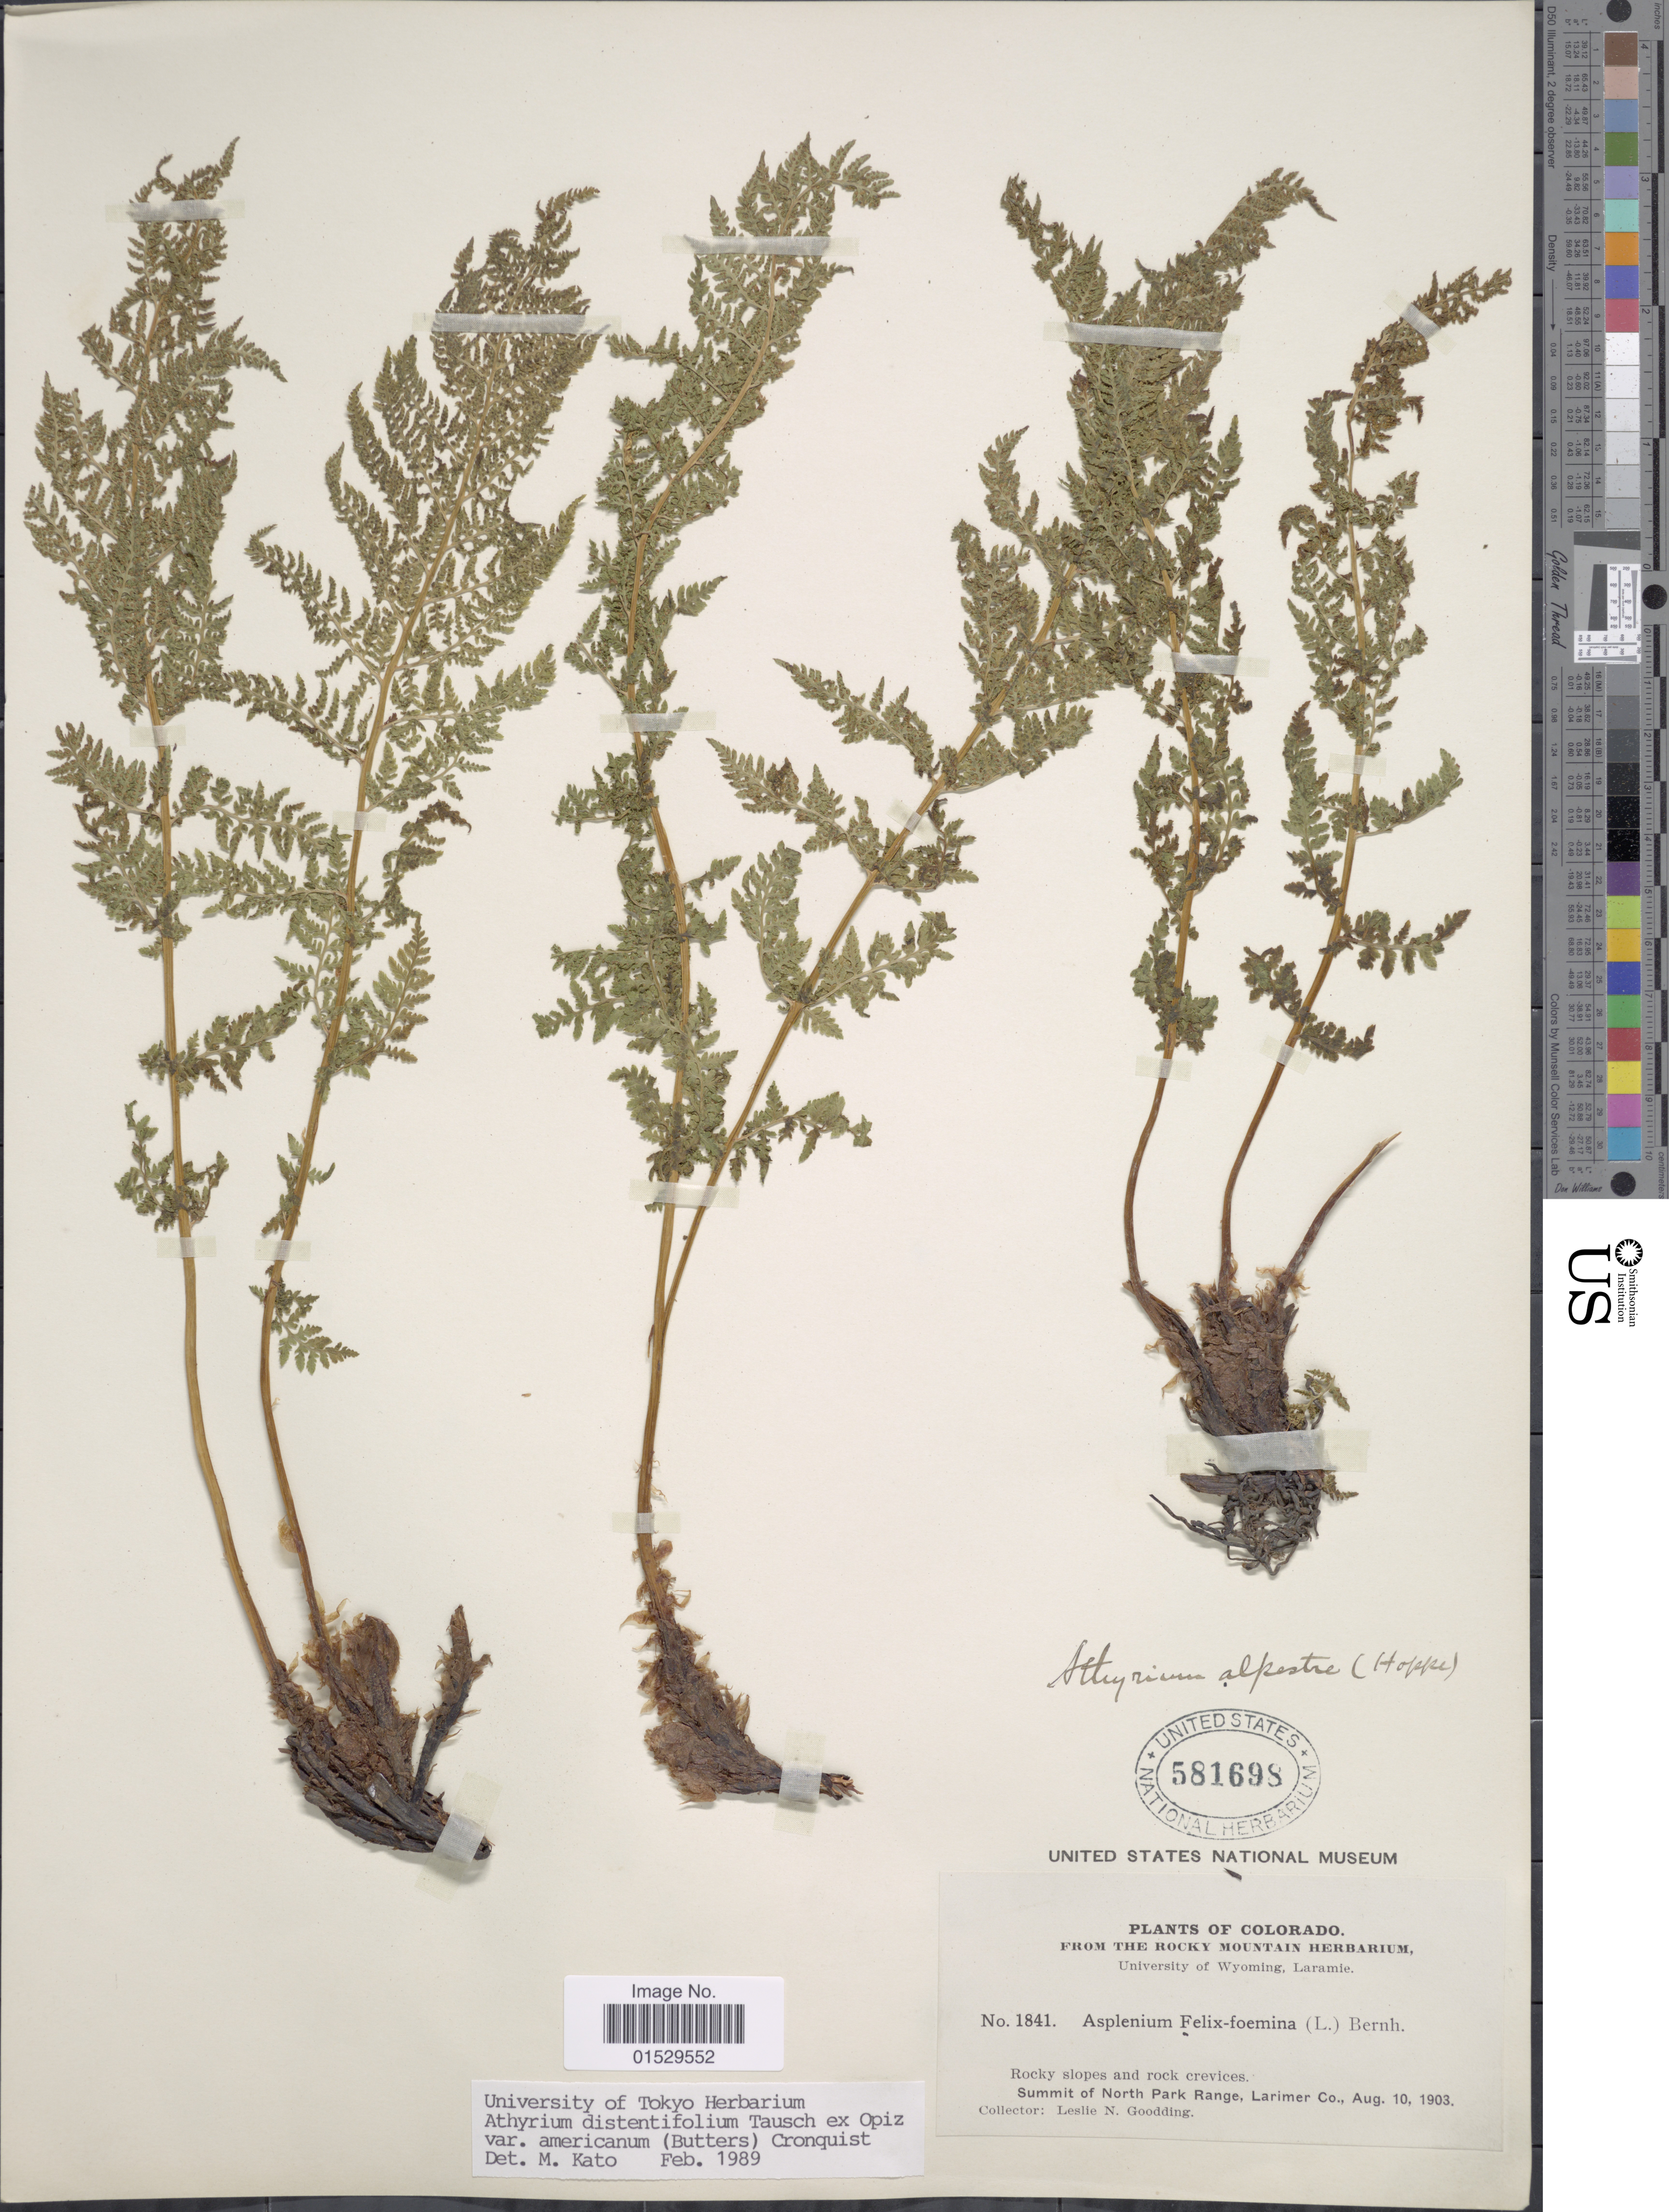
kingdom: Plantae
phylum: Tracheophyta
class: Polypodiopsida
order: Polypodiales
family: Athyriaceae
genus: Athyrium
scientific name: Athyrium distentifolilum subsp. americanum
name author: (Butters) Hultén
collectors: L. N. Goodding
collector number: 1841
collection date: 1903-08-10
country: United States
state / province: Colorado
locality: Summit of North Park Range, Larimer co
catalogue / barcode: US 581698